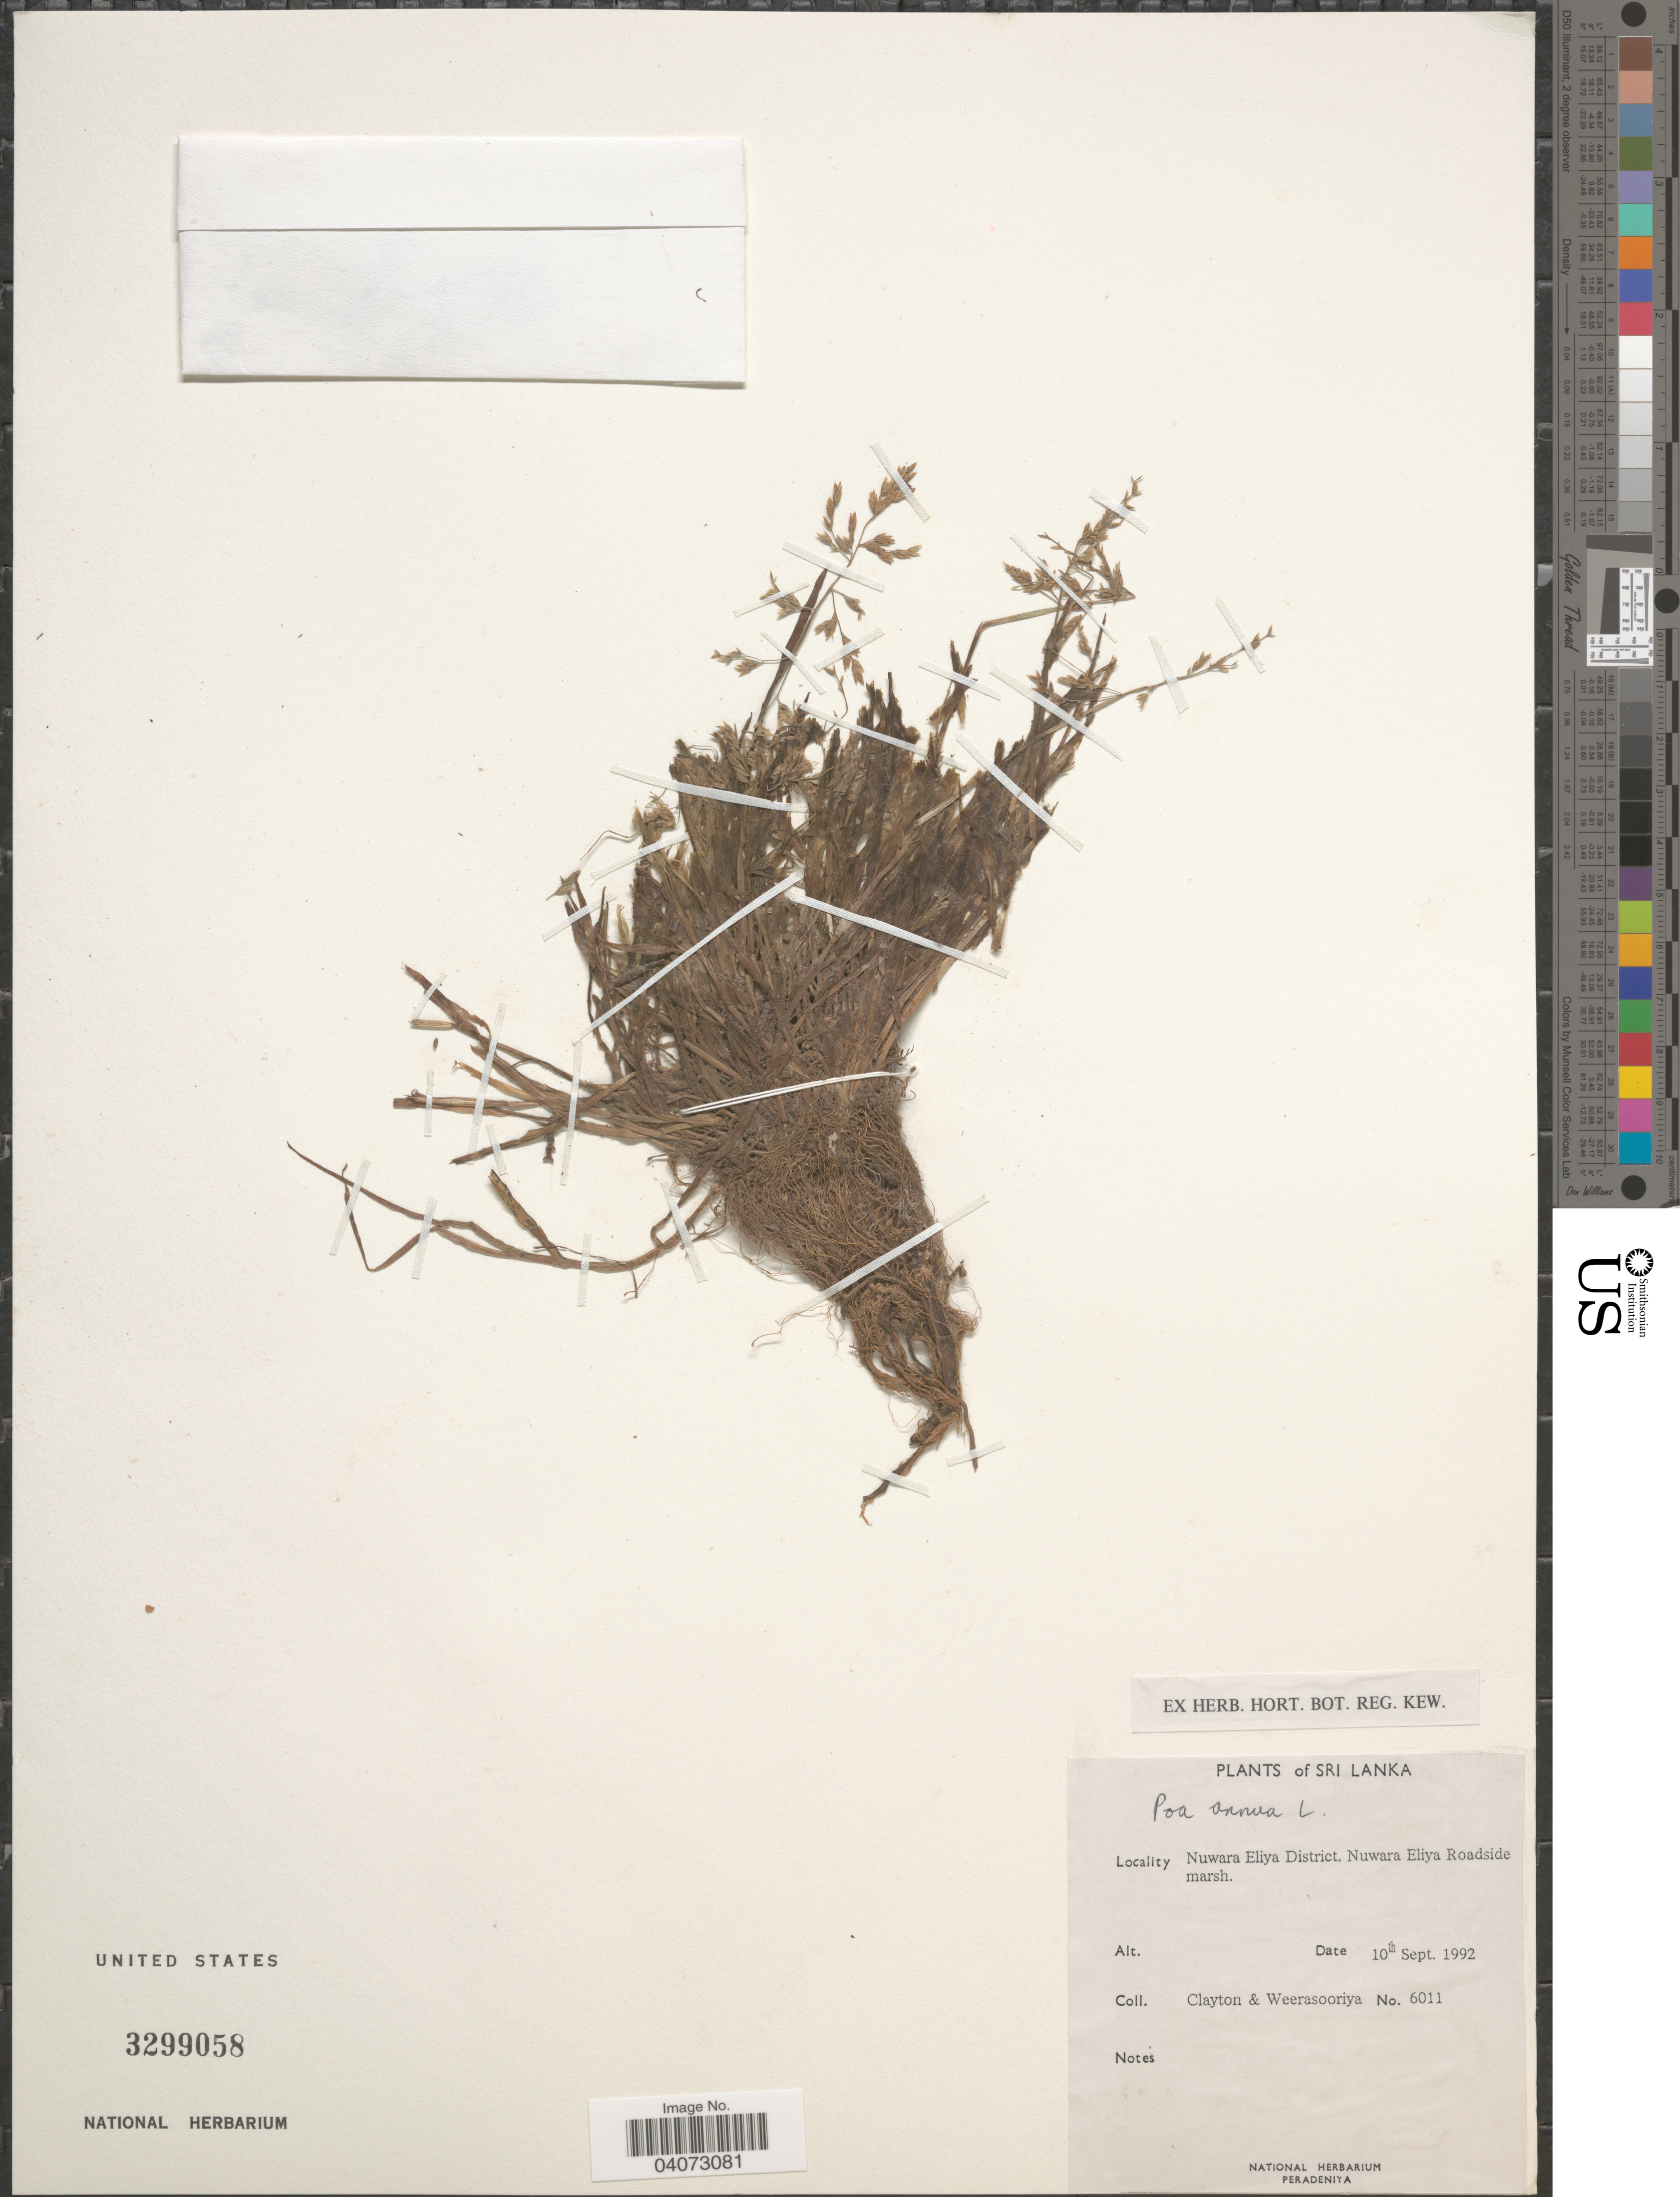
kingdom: Plantae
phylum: Tracheophyta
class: Liliopsida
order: Poales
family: Poaceae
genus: Poa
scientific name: Poa annua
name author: L.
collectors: Clayton & Weerasooriya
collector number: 6011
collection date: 1992-09-10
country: Sri Lanka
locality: Nuwara Eliya District. Nuwara Eliya Roadside marsh.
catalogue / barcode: US 3299058